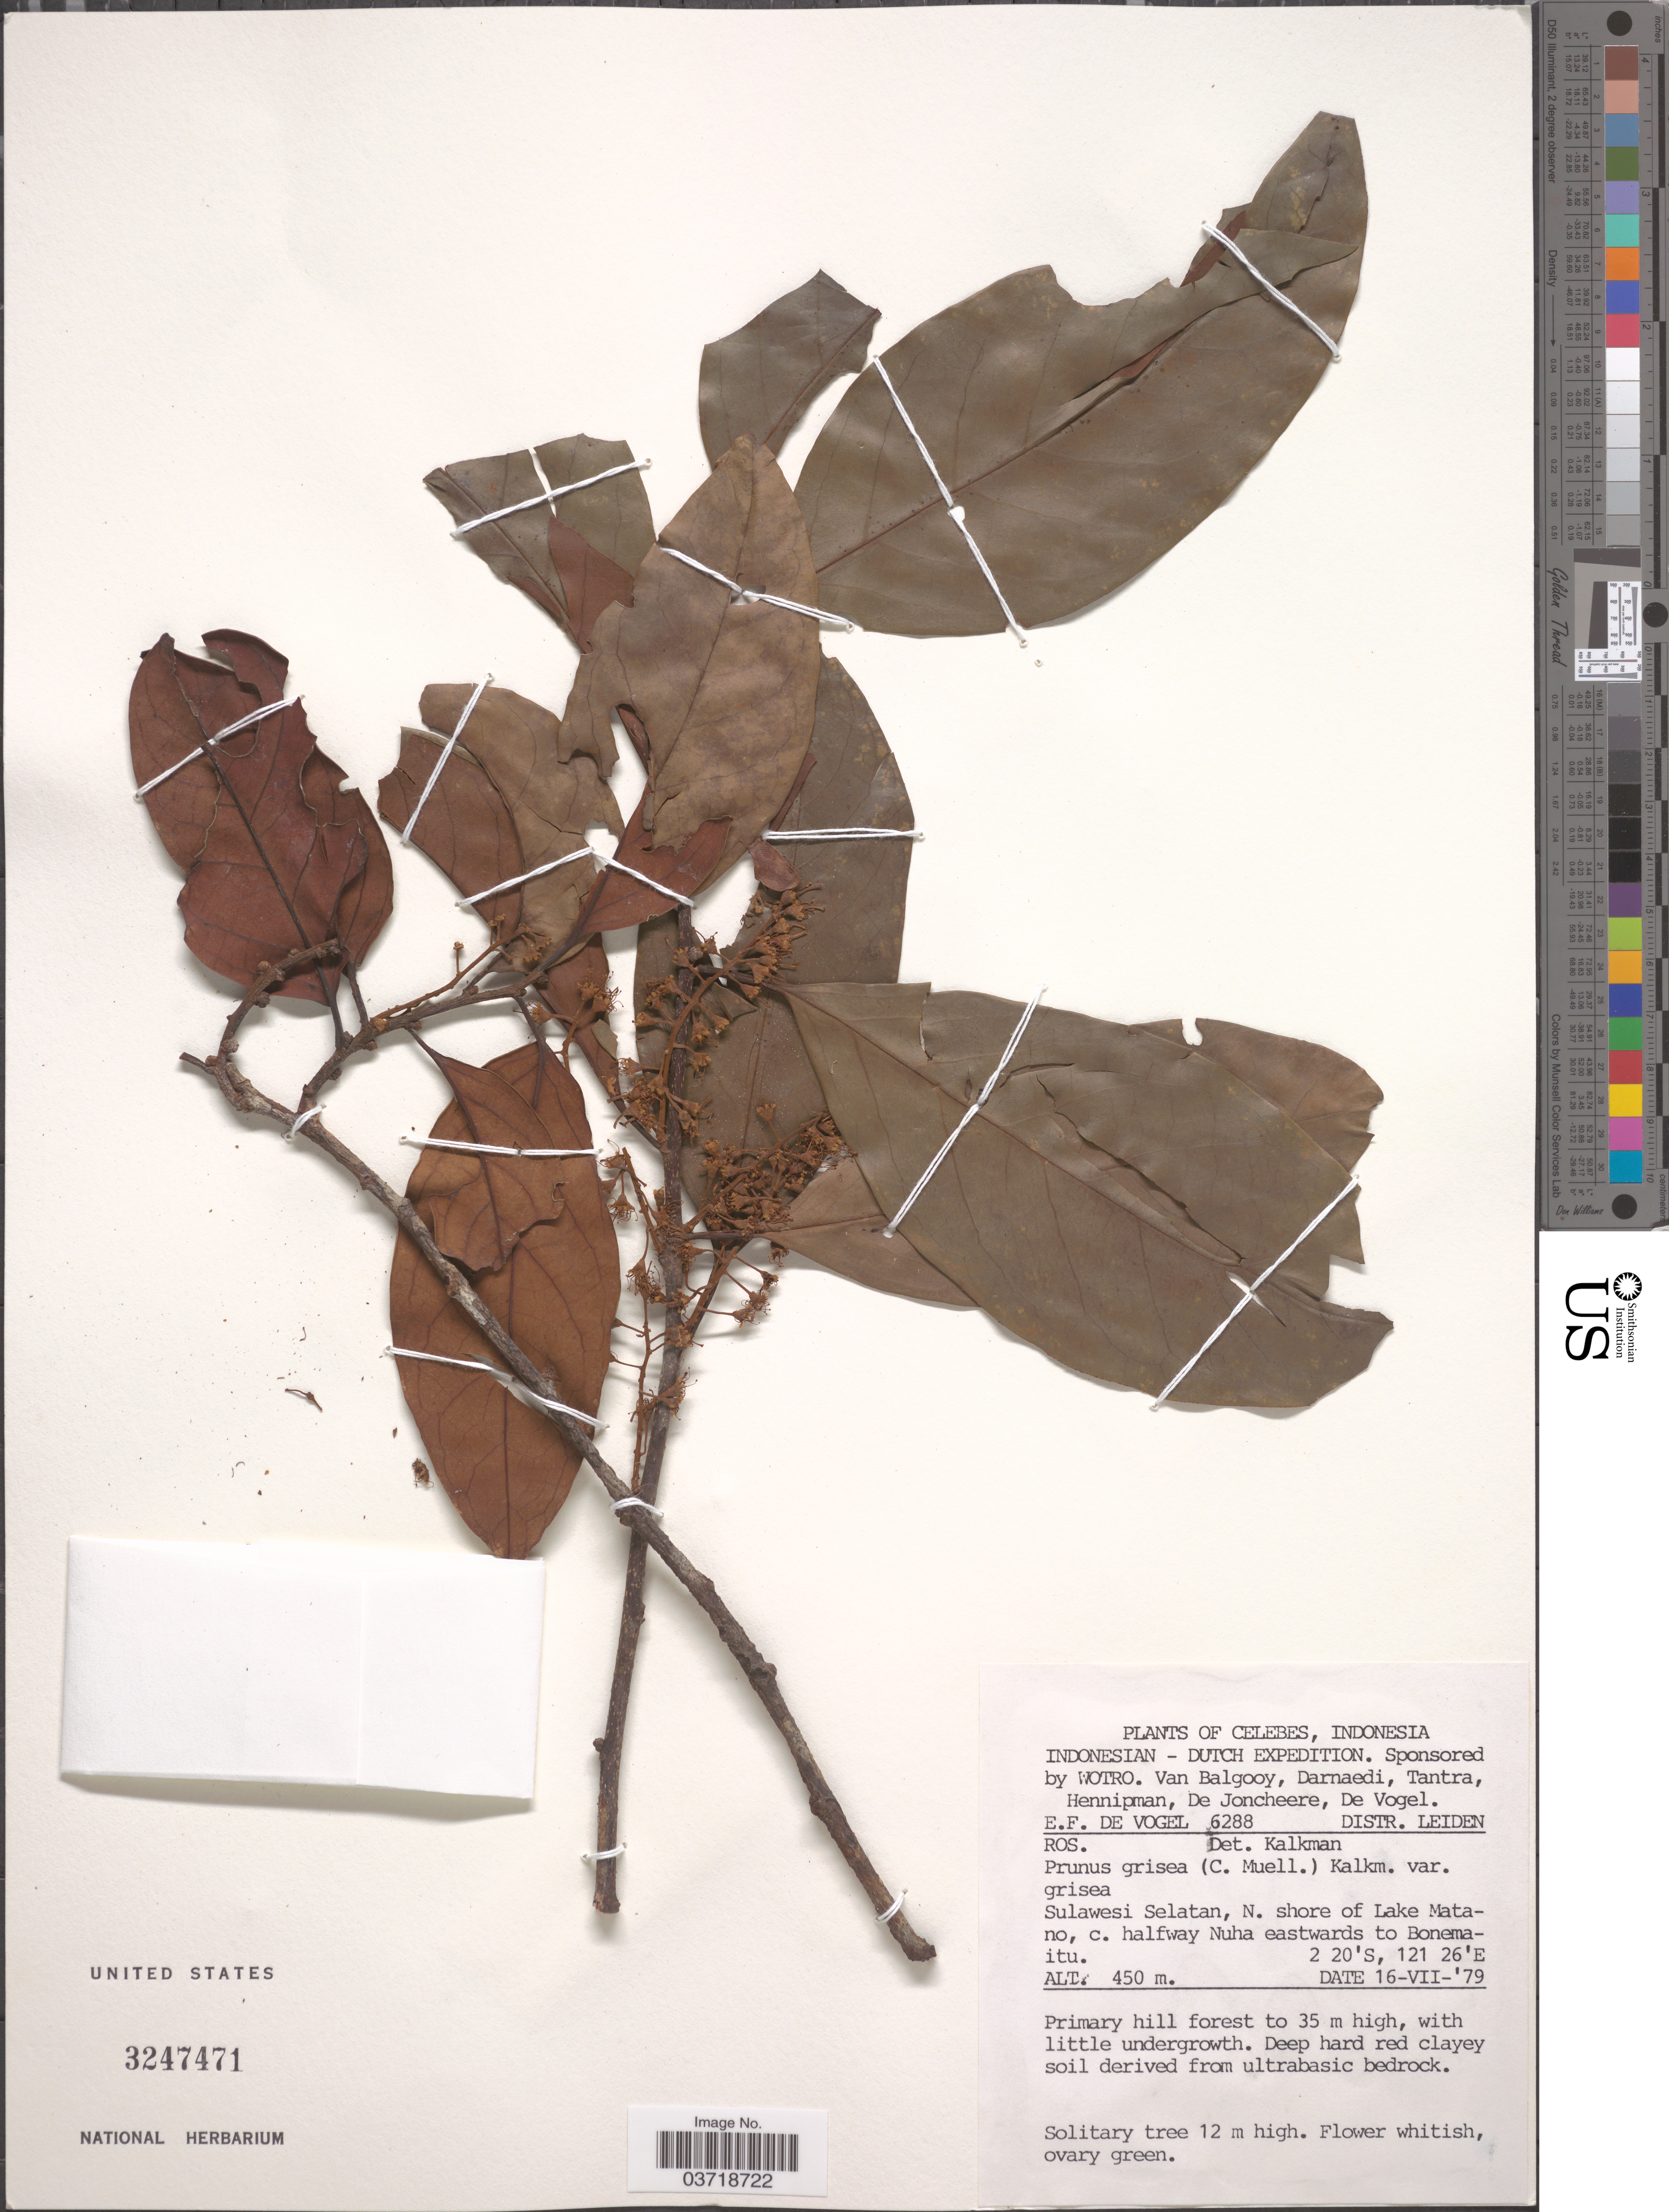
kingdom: Plantae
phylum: Tracheophyta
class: Magnoliopsida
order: Rosales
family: Rosaceae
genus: Prunus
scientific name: Prunus grisea var. grisea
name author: (Blume ex K. Müller) Kalkman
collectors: E. F. de Vogel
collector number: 6288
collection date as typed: Transcribed d/m/y: 16/7/79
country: Indonesia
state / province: Sulawesi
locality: Celebes. Distr. Leiden. [unsure placement] Sulawesi Selatan, N. shore of Lake Matano, c. halfway Nuha eastwards to Bonemaitu.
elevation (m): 450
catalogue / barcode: US 3247471